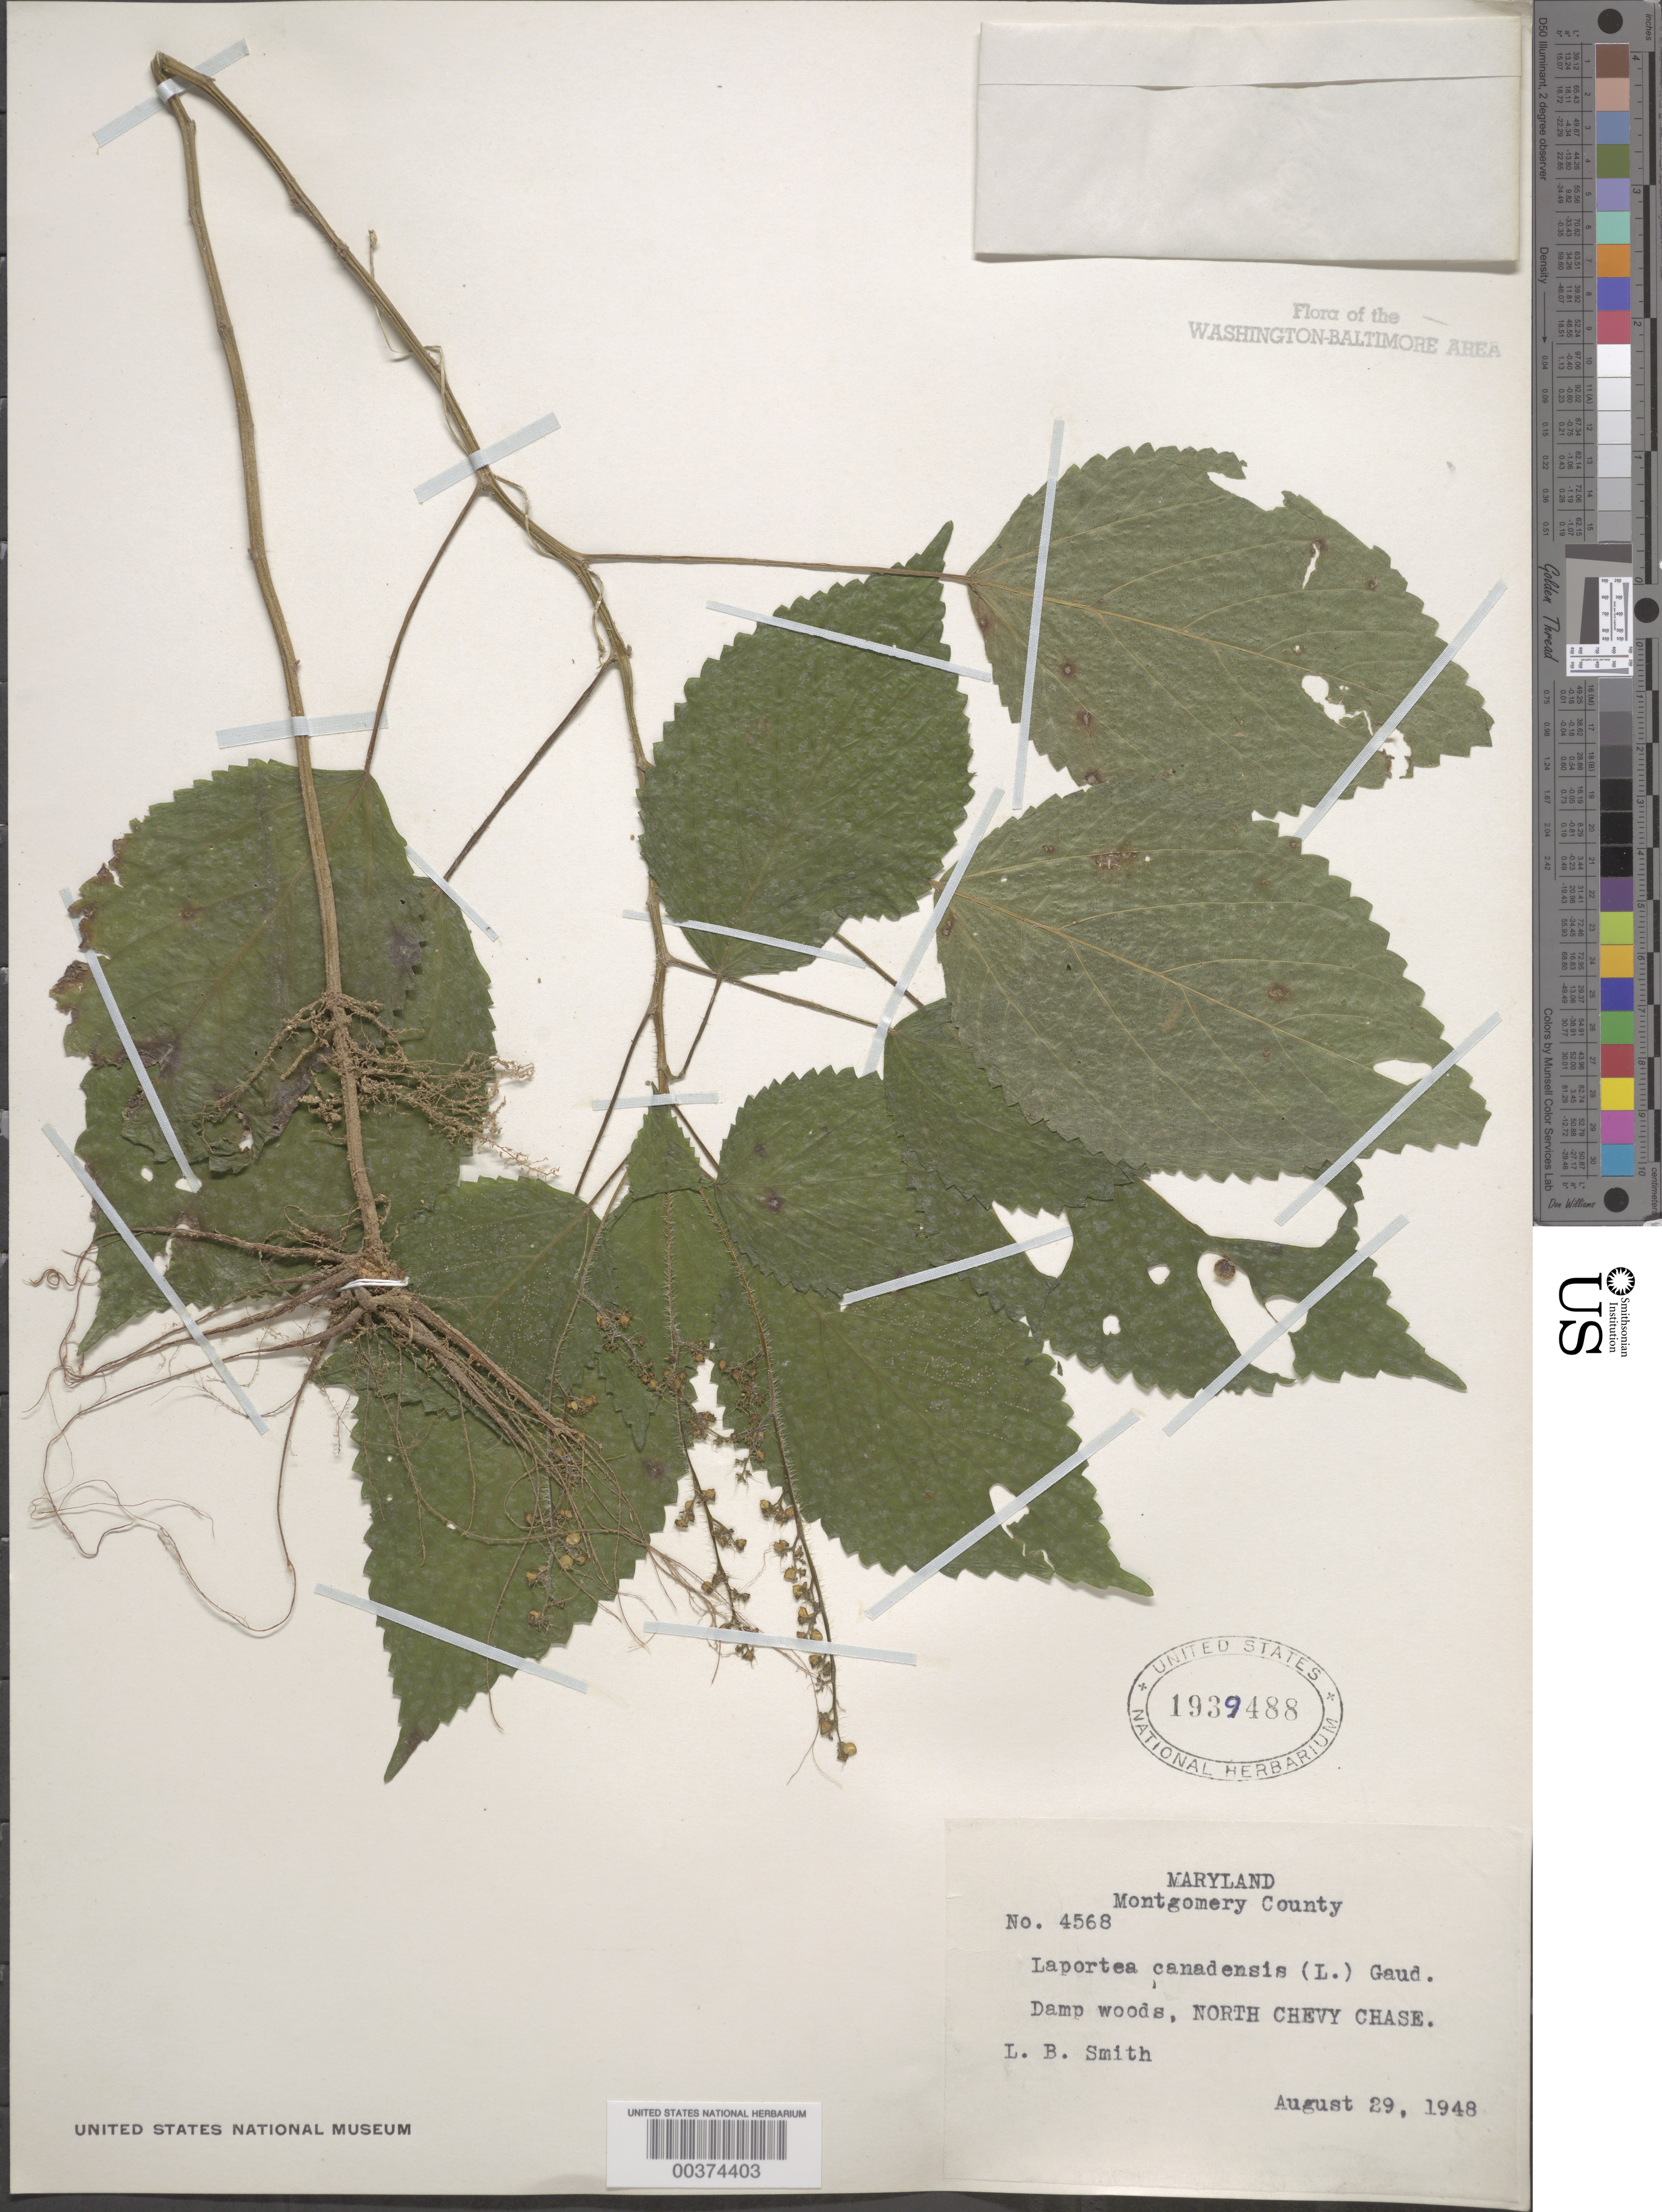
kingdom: Plantae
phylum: Tracheophyta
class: Magnoliopsida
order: Rosales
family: Urticaceae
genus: Laportea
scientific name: Laportea canadensis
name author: (L.) Wedd.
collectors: L. Smith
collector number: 4568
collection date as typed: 29 Aug 1948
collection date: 1948-08-29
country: United States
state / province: Maryland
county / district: Montgomery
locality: North Chevy Chase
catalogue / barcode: US 1939488